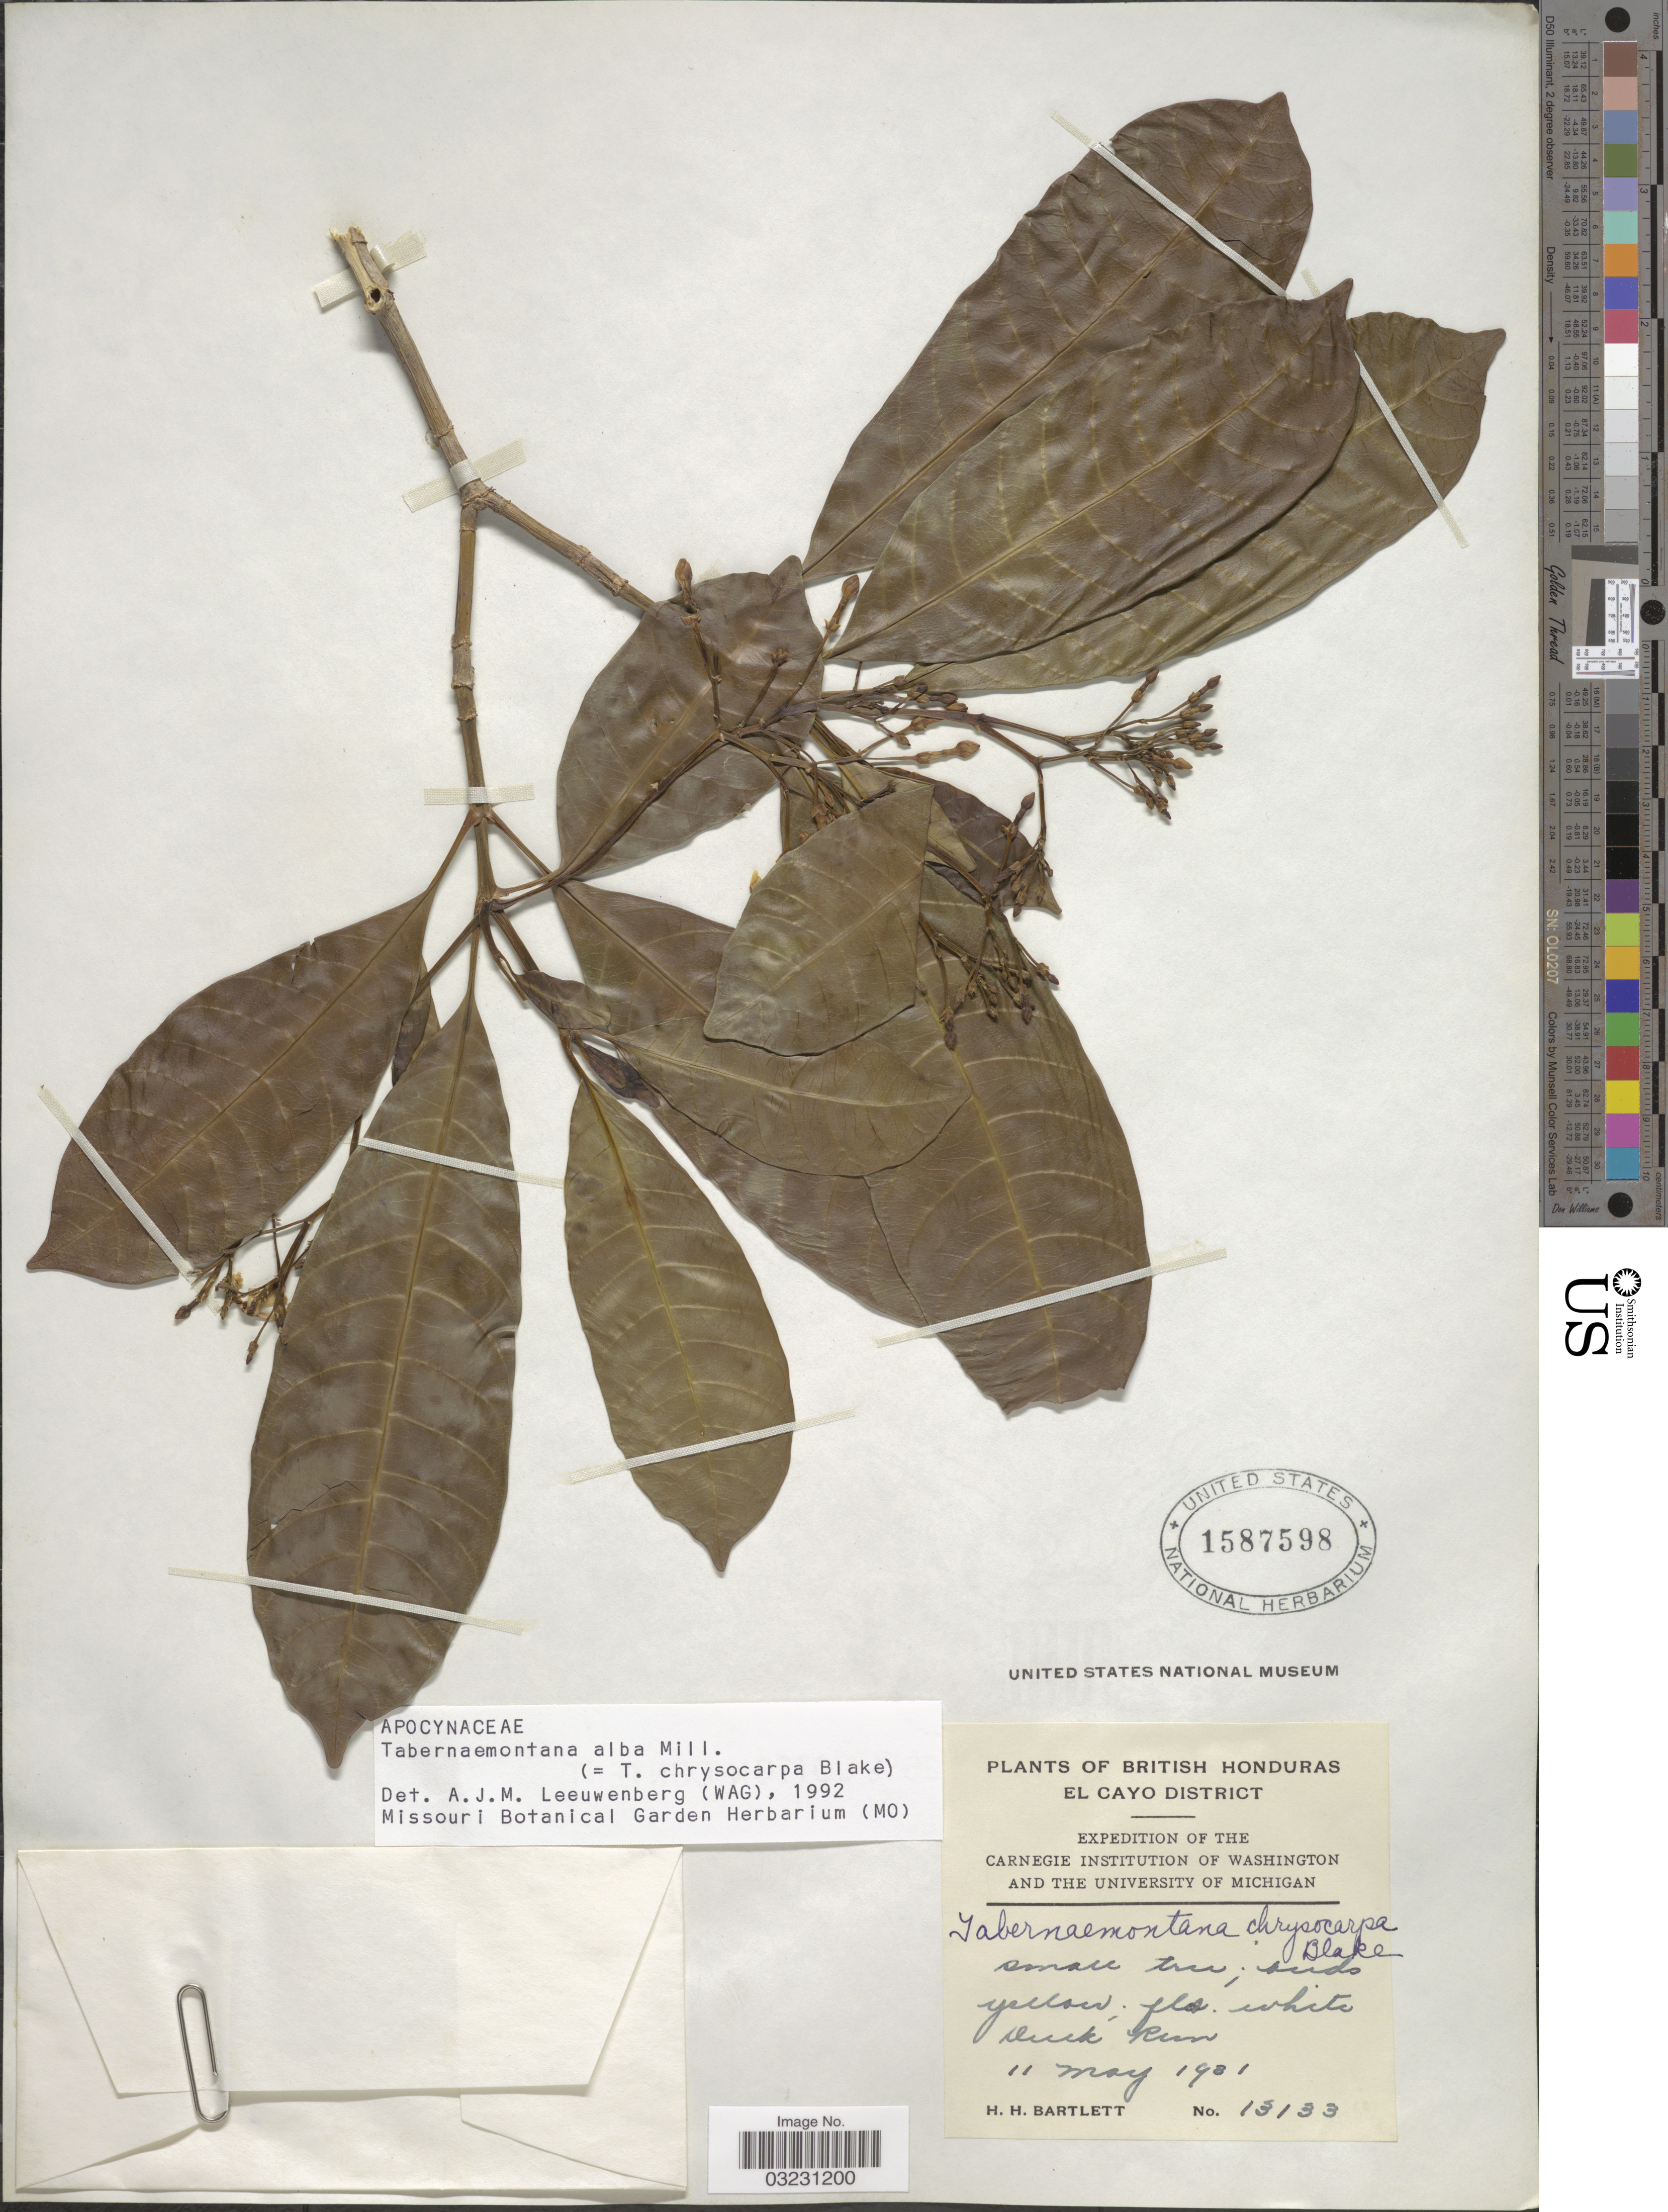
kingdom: Plantae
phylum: Tracheophyta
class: Magnoliopsida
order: Gentianales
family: Apocynaceae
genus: Tabernaemontana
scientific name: Tabernaemontana alba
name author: Mill.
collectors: H. H. Bartlett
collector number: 13133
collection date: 1931-05-11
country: Belize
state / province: Cayo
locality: British Honduras. El Cayo District. Duck Run.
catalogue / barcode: US 1587598